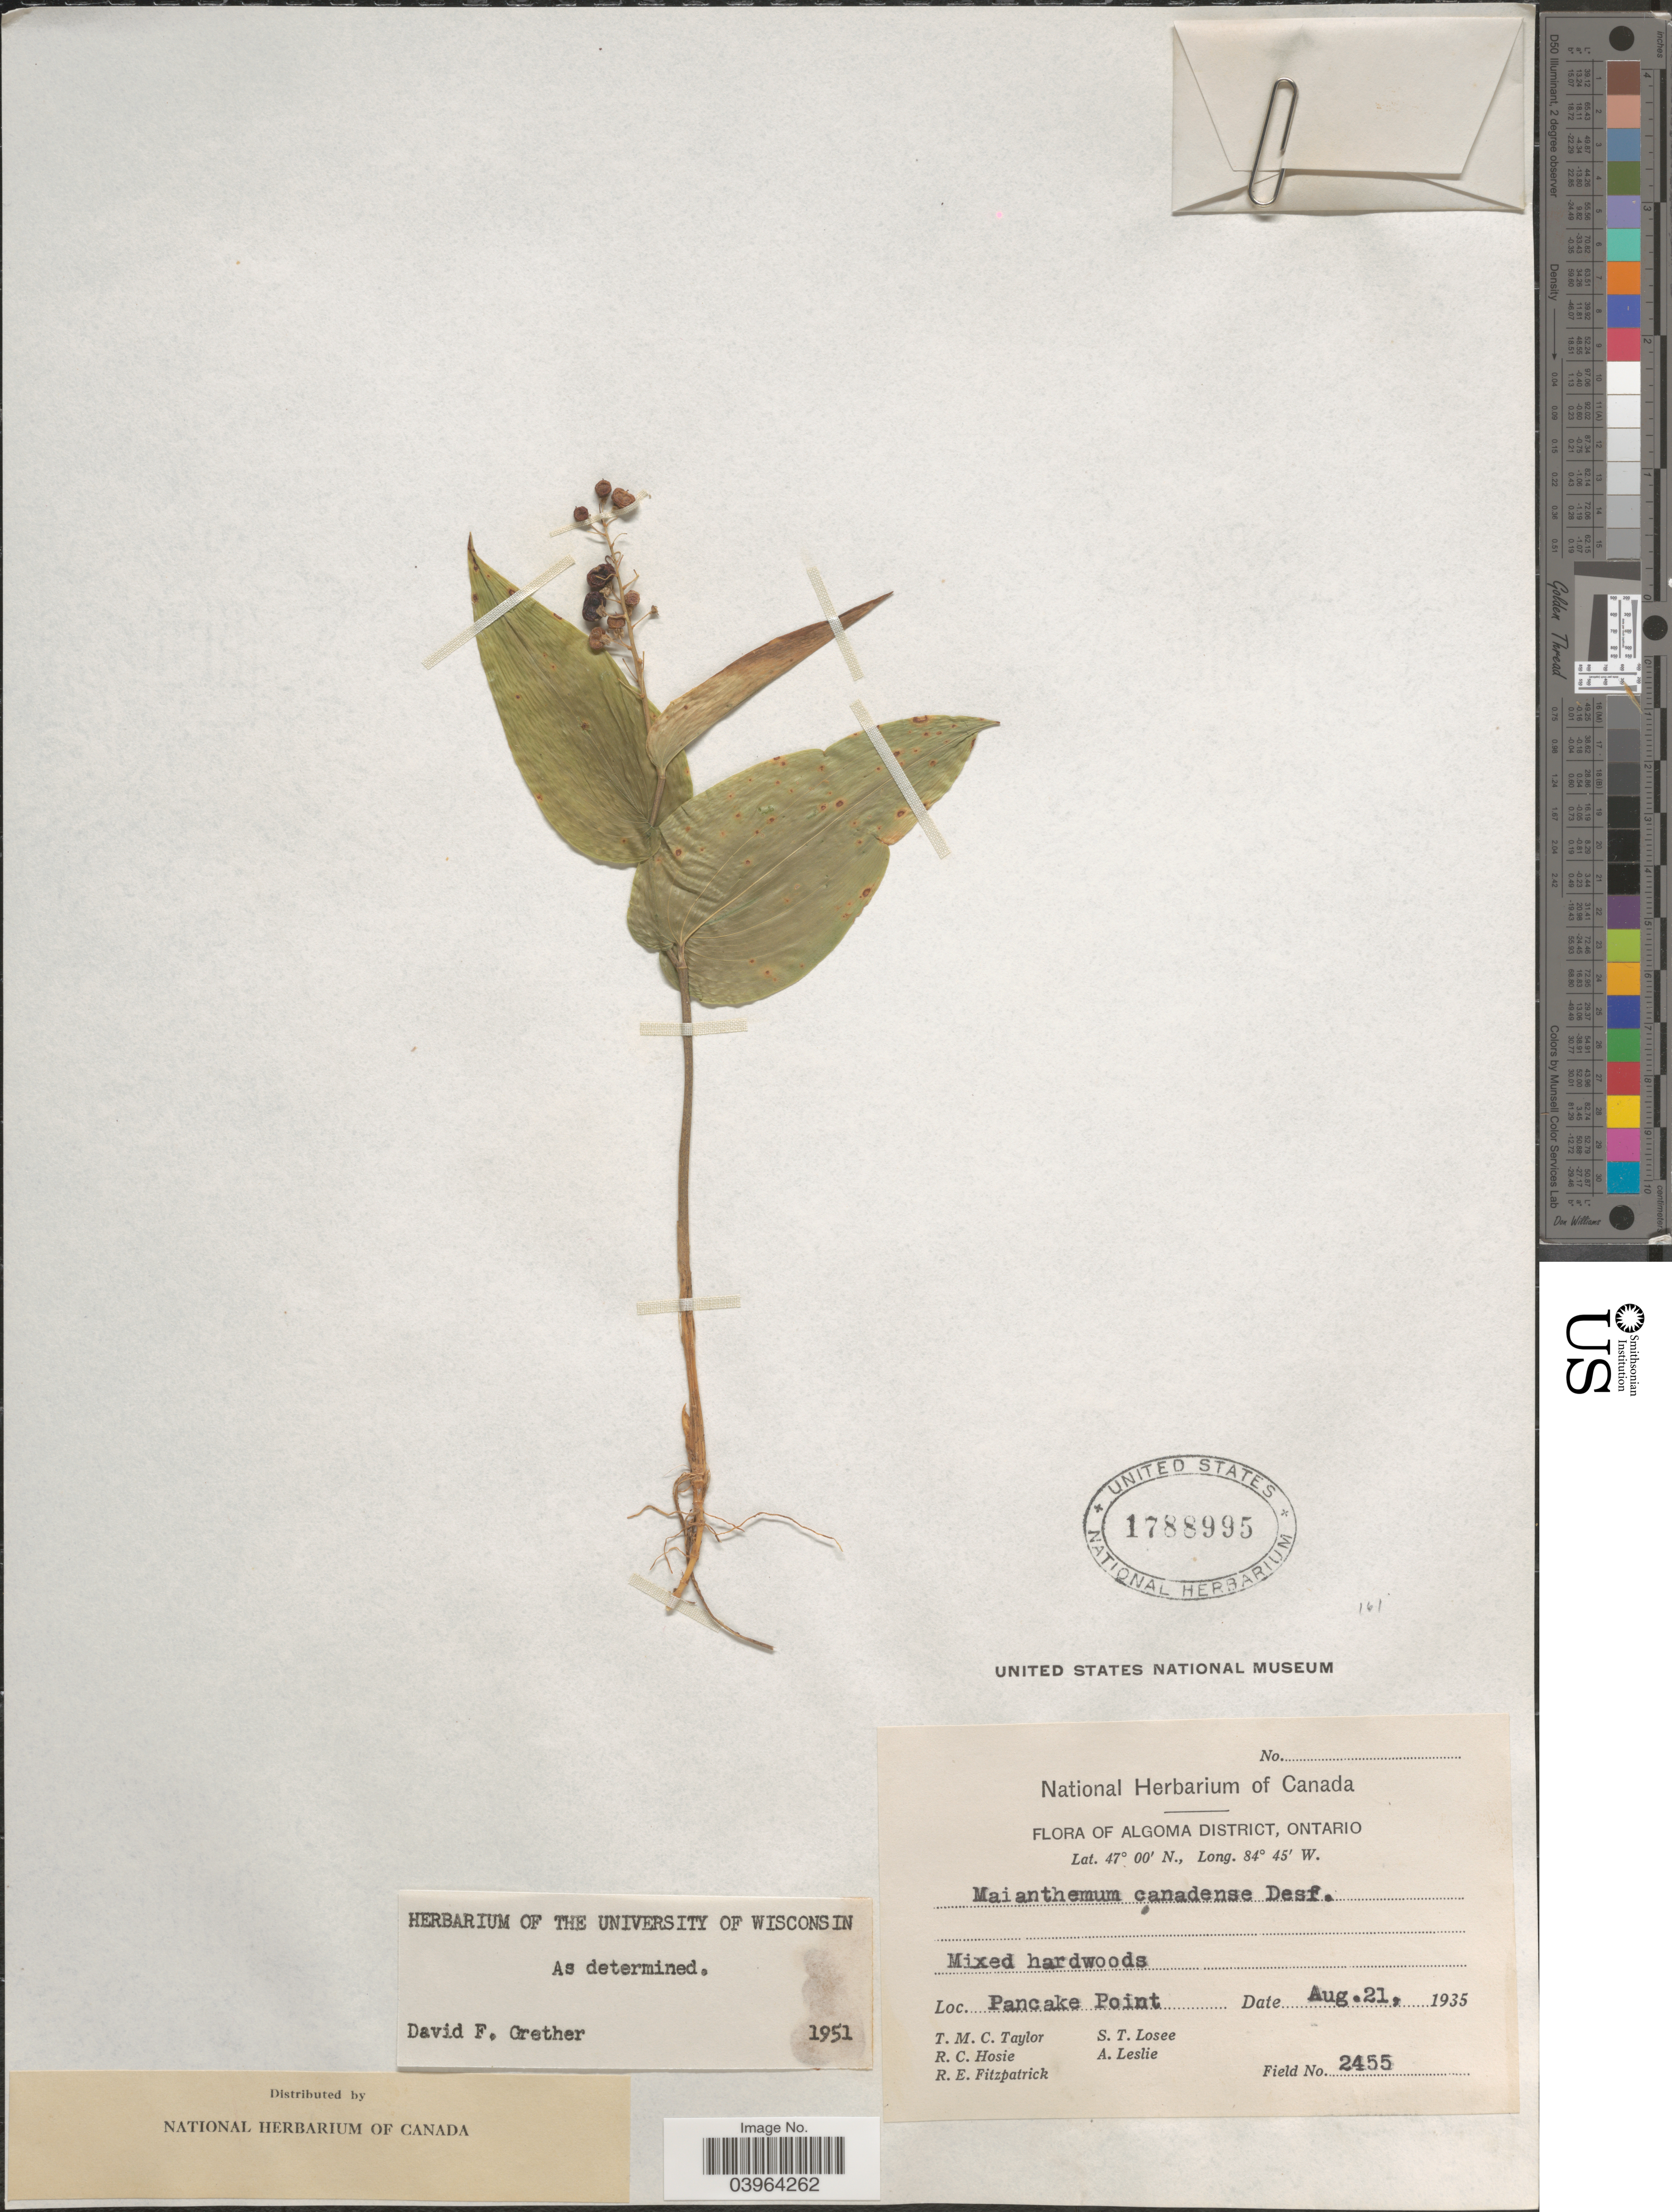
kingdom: Plantae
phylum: Tracheophyta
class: Liliopsida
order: Asparagales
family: Asparagaceae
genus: Maianthemum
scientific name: Maianthemum canadense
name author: Desf.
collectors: T. M. C. Taylor, S. Losee, R. Hosie, A. Leslie & et al.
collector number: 2455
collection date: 1935-08-21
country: Canada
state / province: Ontario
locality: Algoma District. Pancake Point.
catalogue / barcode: US 1788995